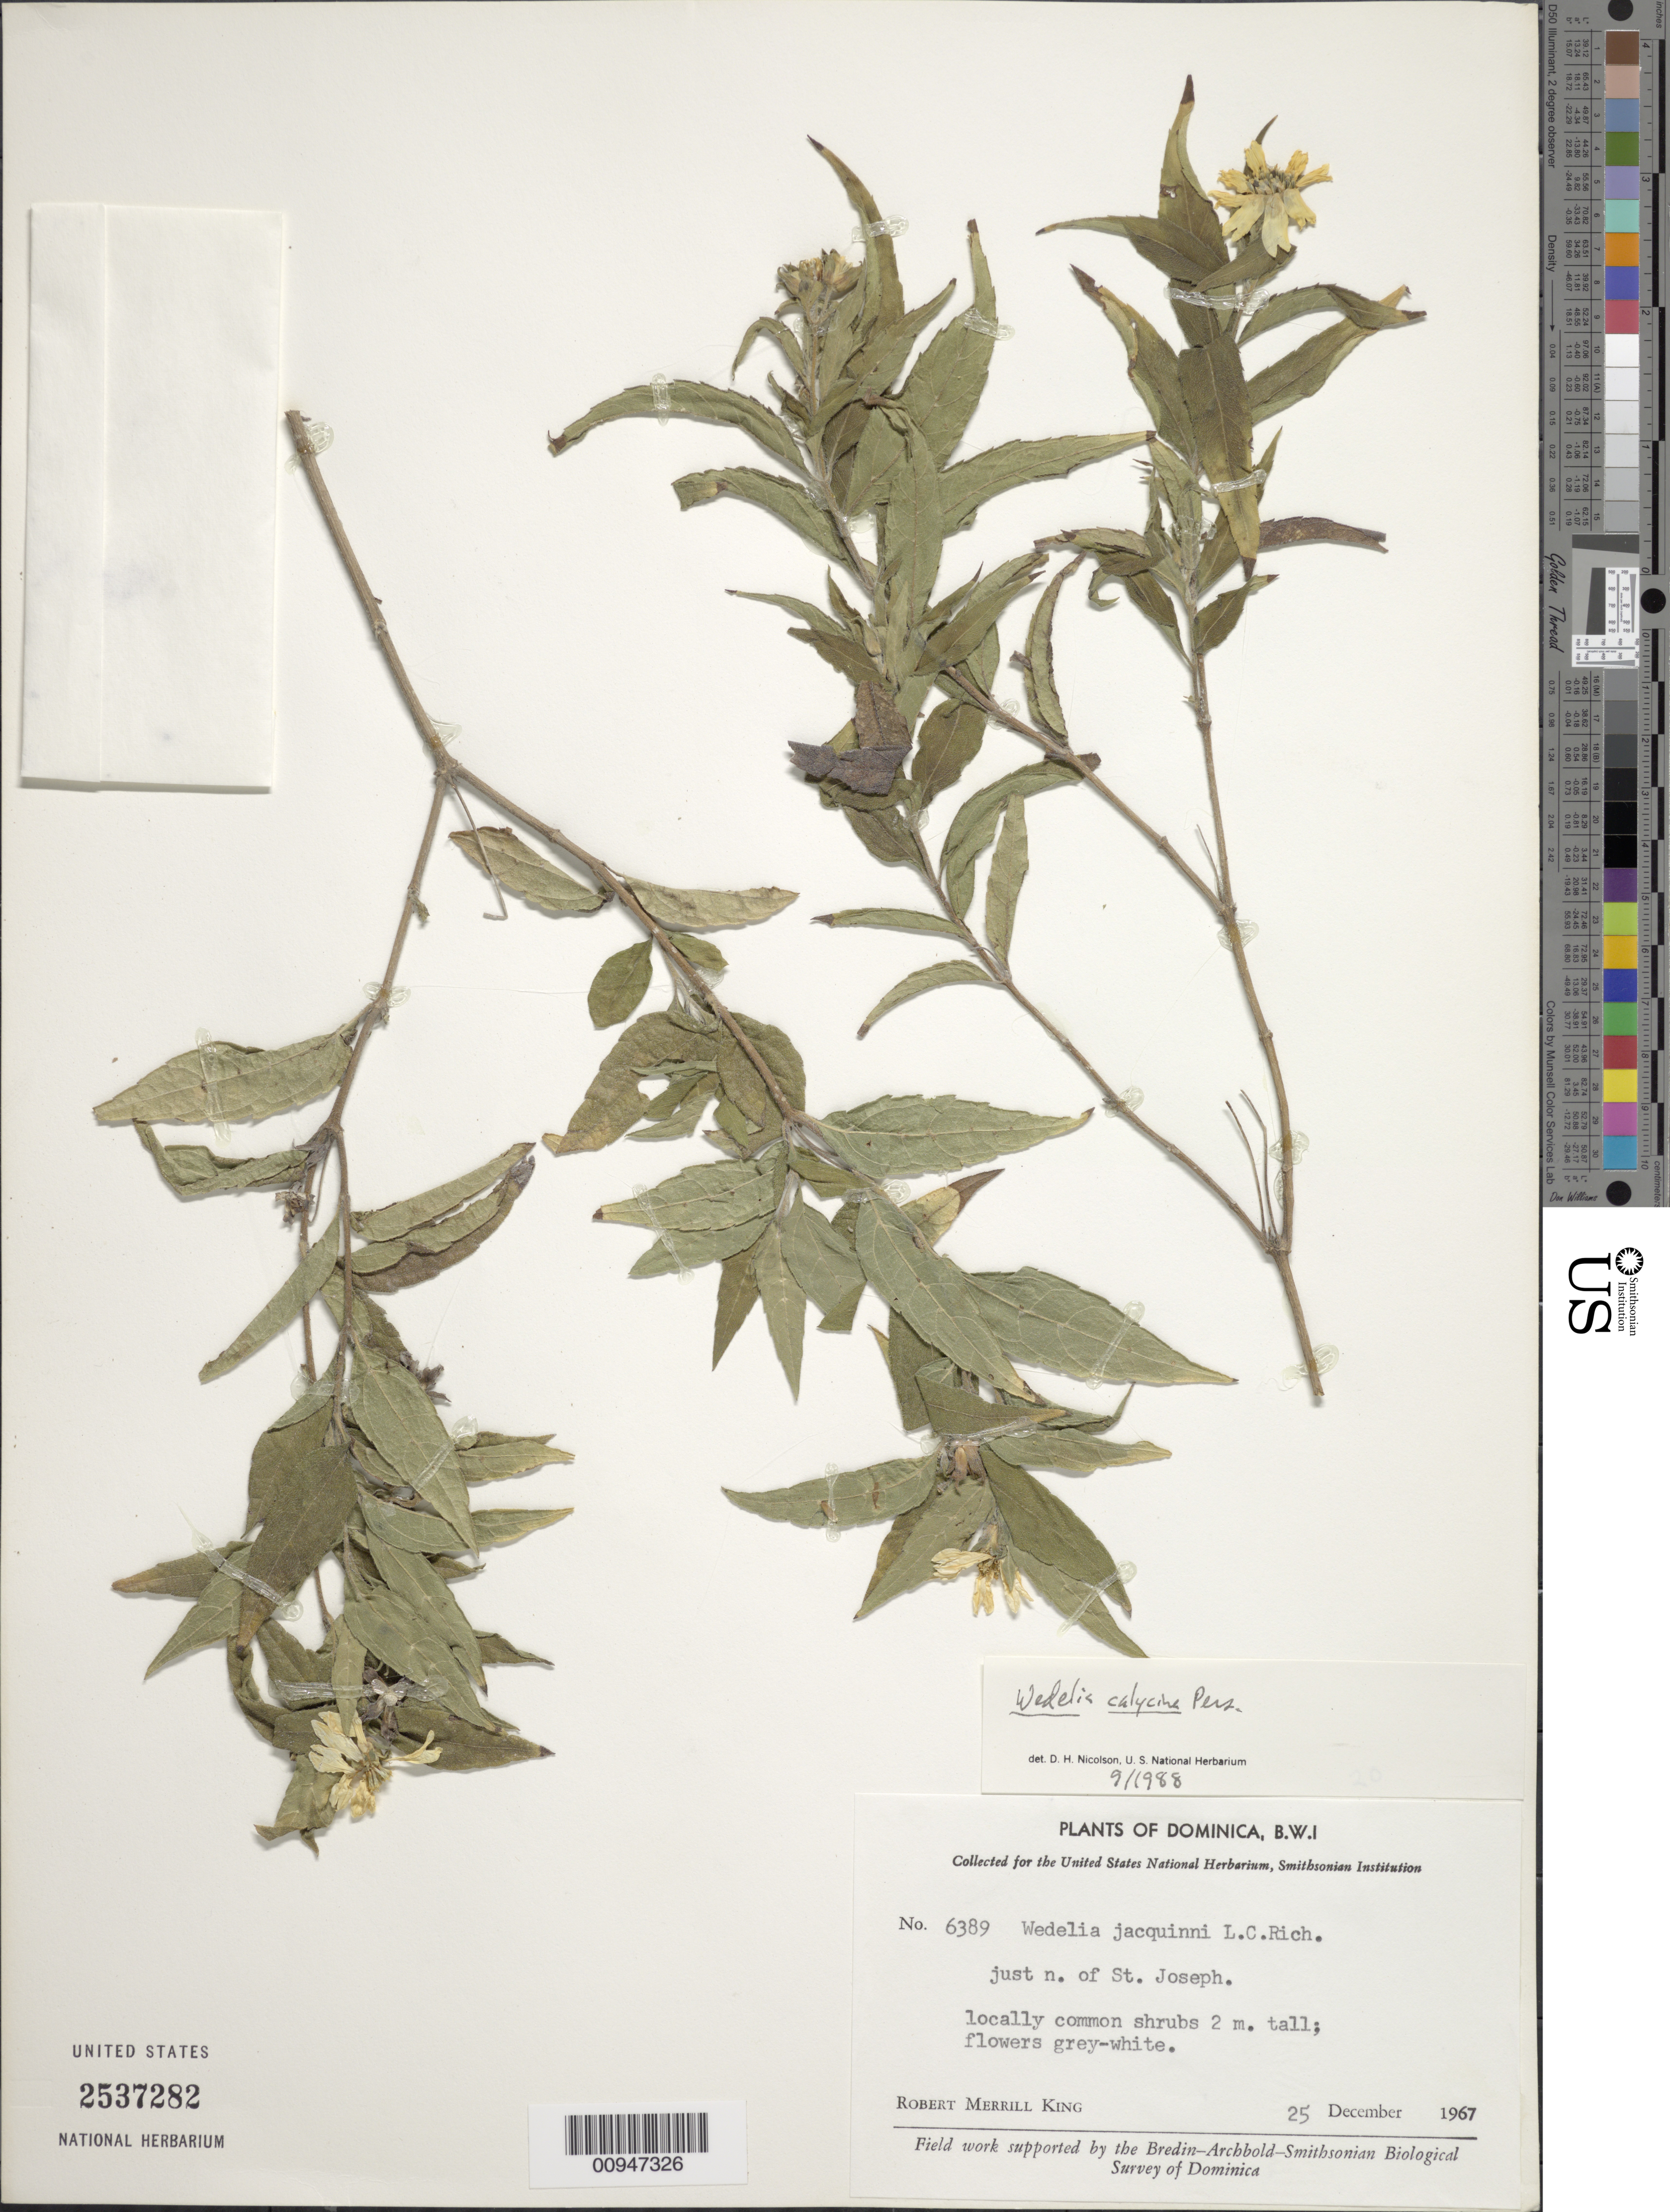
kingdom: Plantae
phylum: Tracheophyta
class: Magnoliopsida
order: Asterales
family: Asteraceae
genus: Wedelia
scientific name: Wedelia calycina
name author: Rich.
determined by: Nicolson, Dan H.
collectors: R. M. King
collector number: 6389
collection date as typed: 25 Dec 1967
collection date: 1967-12-25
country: Dominica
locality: just N of St. Joseph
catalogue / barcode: US 2537282